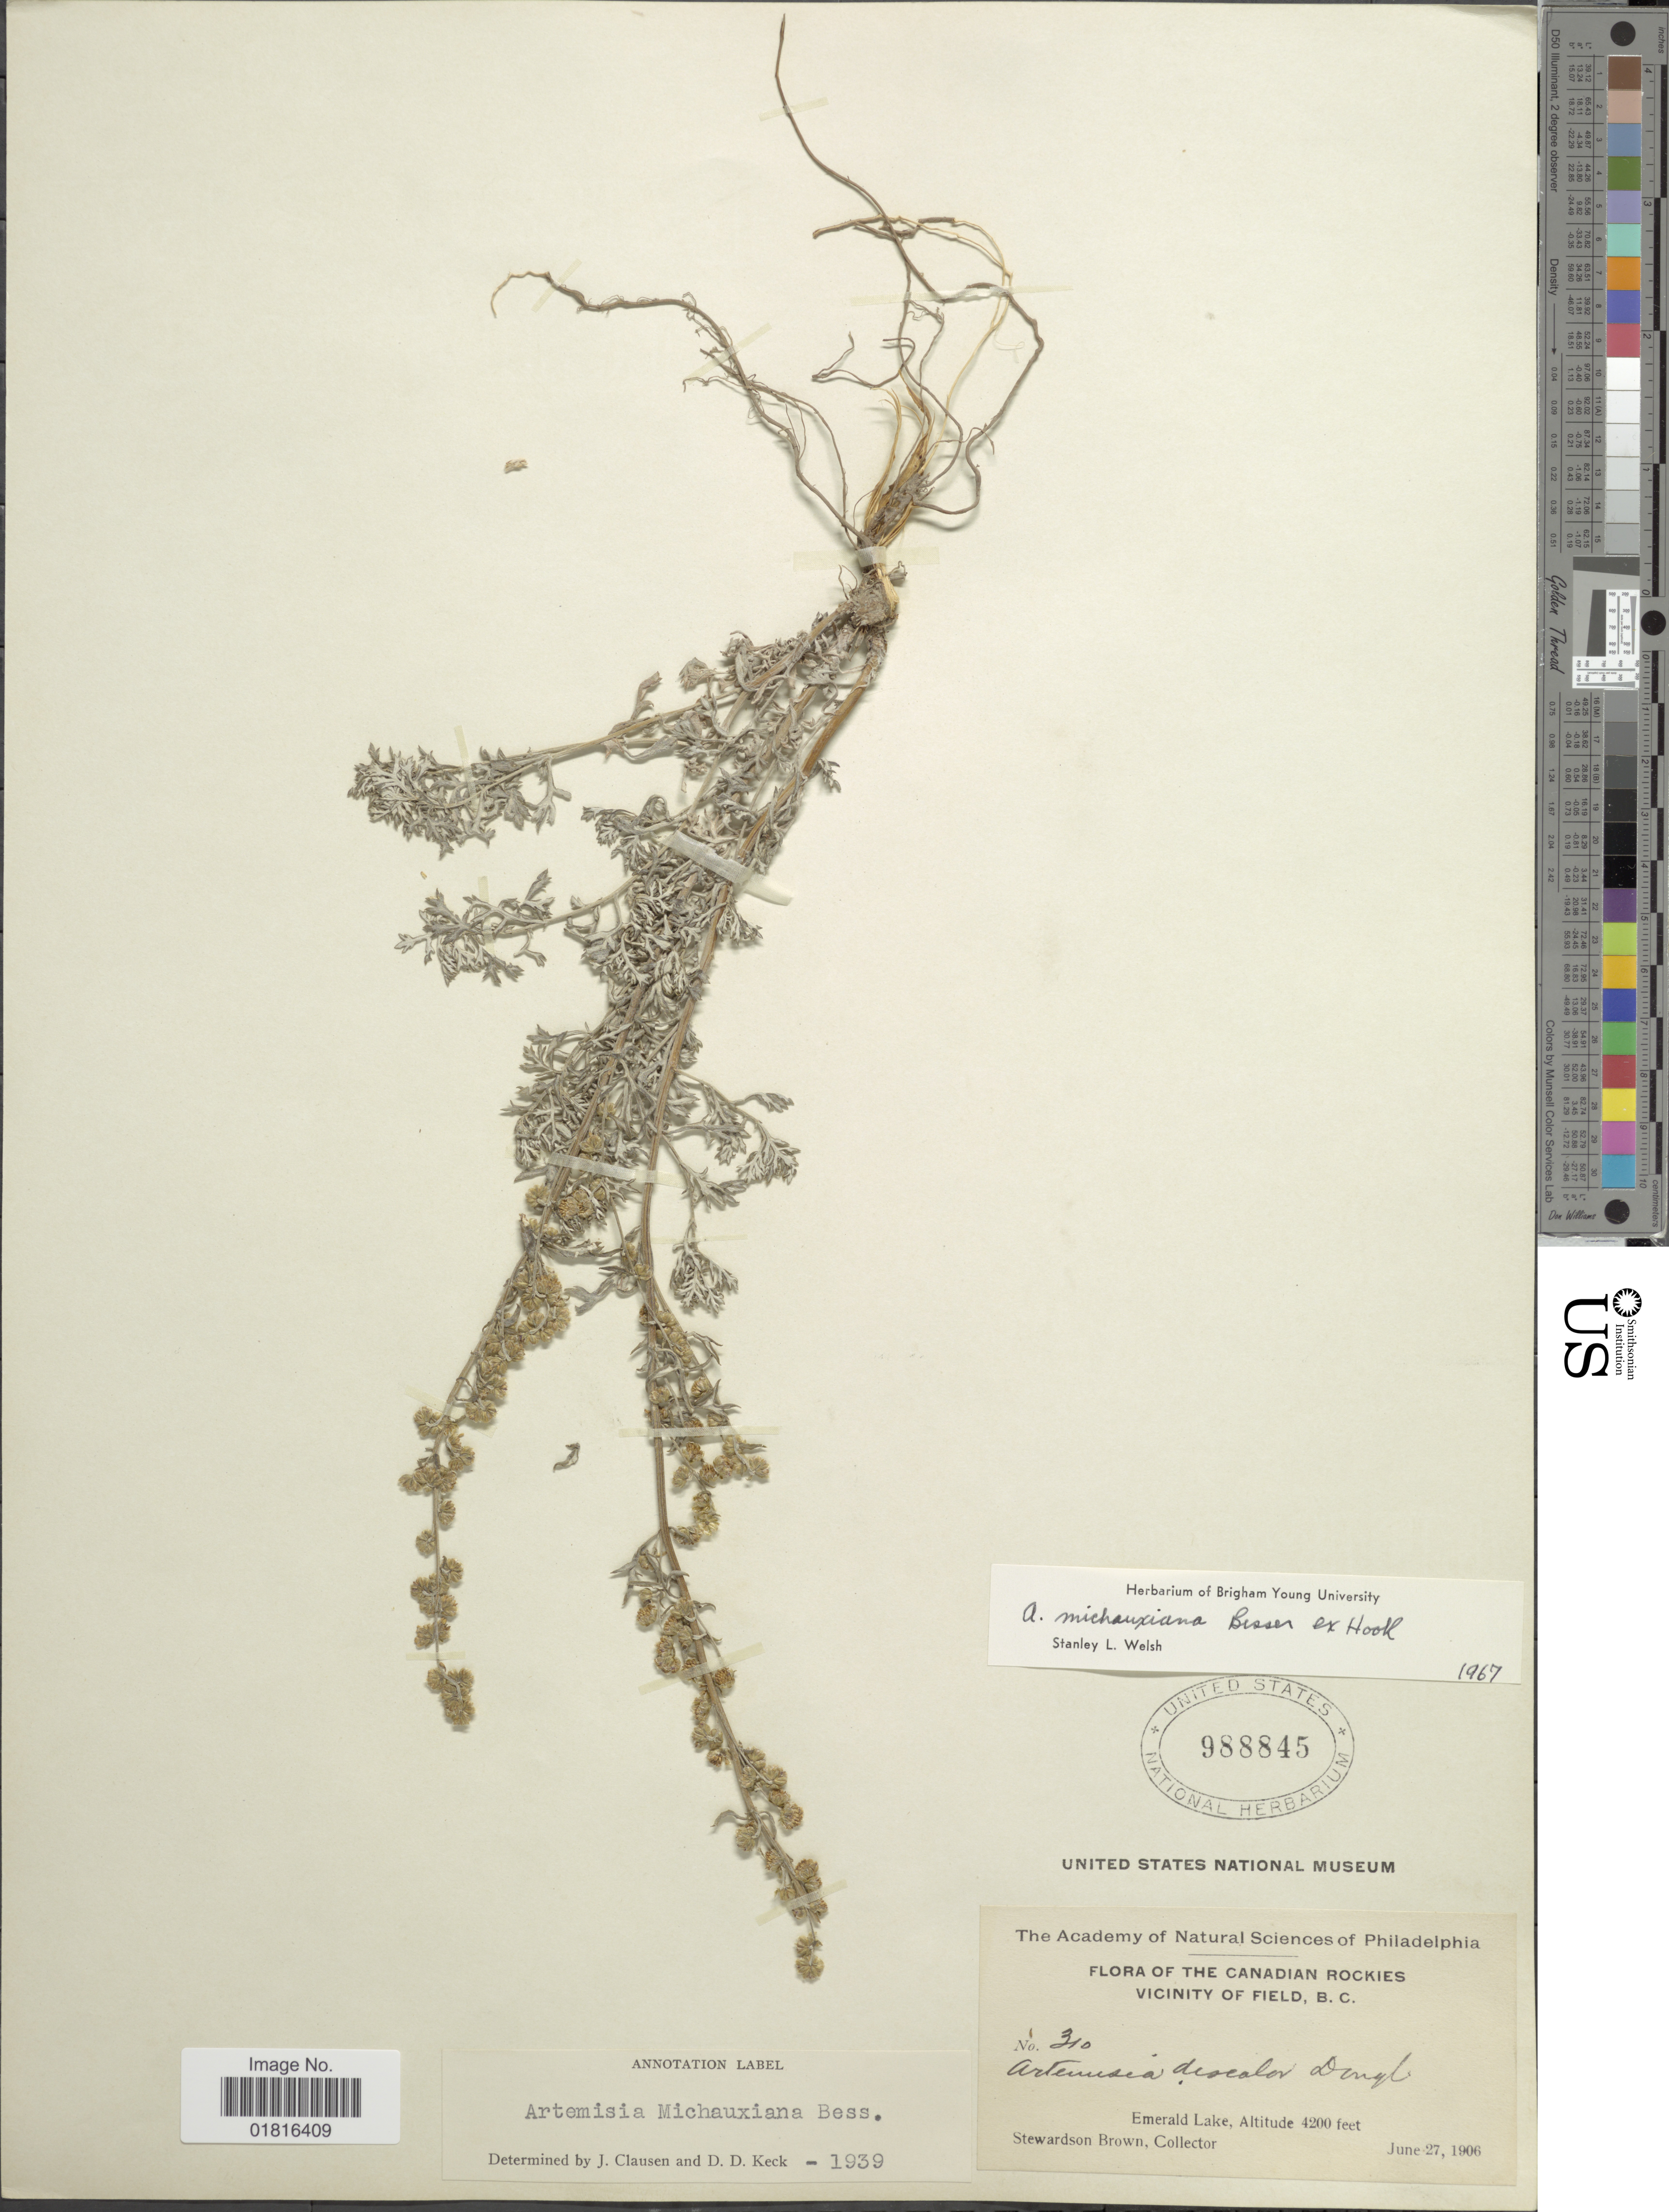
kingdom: Plantae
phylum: Tracheophyta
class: Magnoliopsida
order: Asterales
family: Asteraceae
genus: Artemisia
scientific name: Artemisia michauxiana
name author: Besser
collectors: S. Brown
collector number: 310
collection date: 1906-06-27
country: Canada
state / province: British Columbia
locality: The Canadian Rockies Vicinity of Field, Emerald Lake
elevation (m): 1280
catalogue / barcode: US 988845